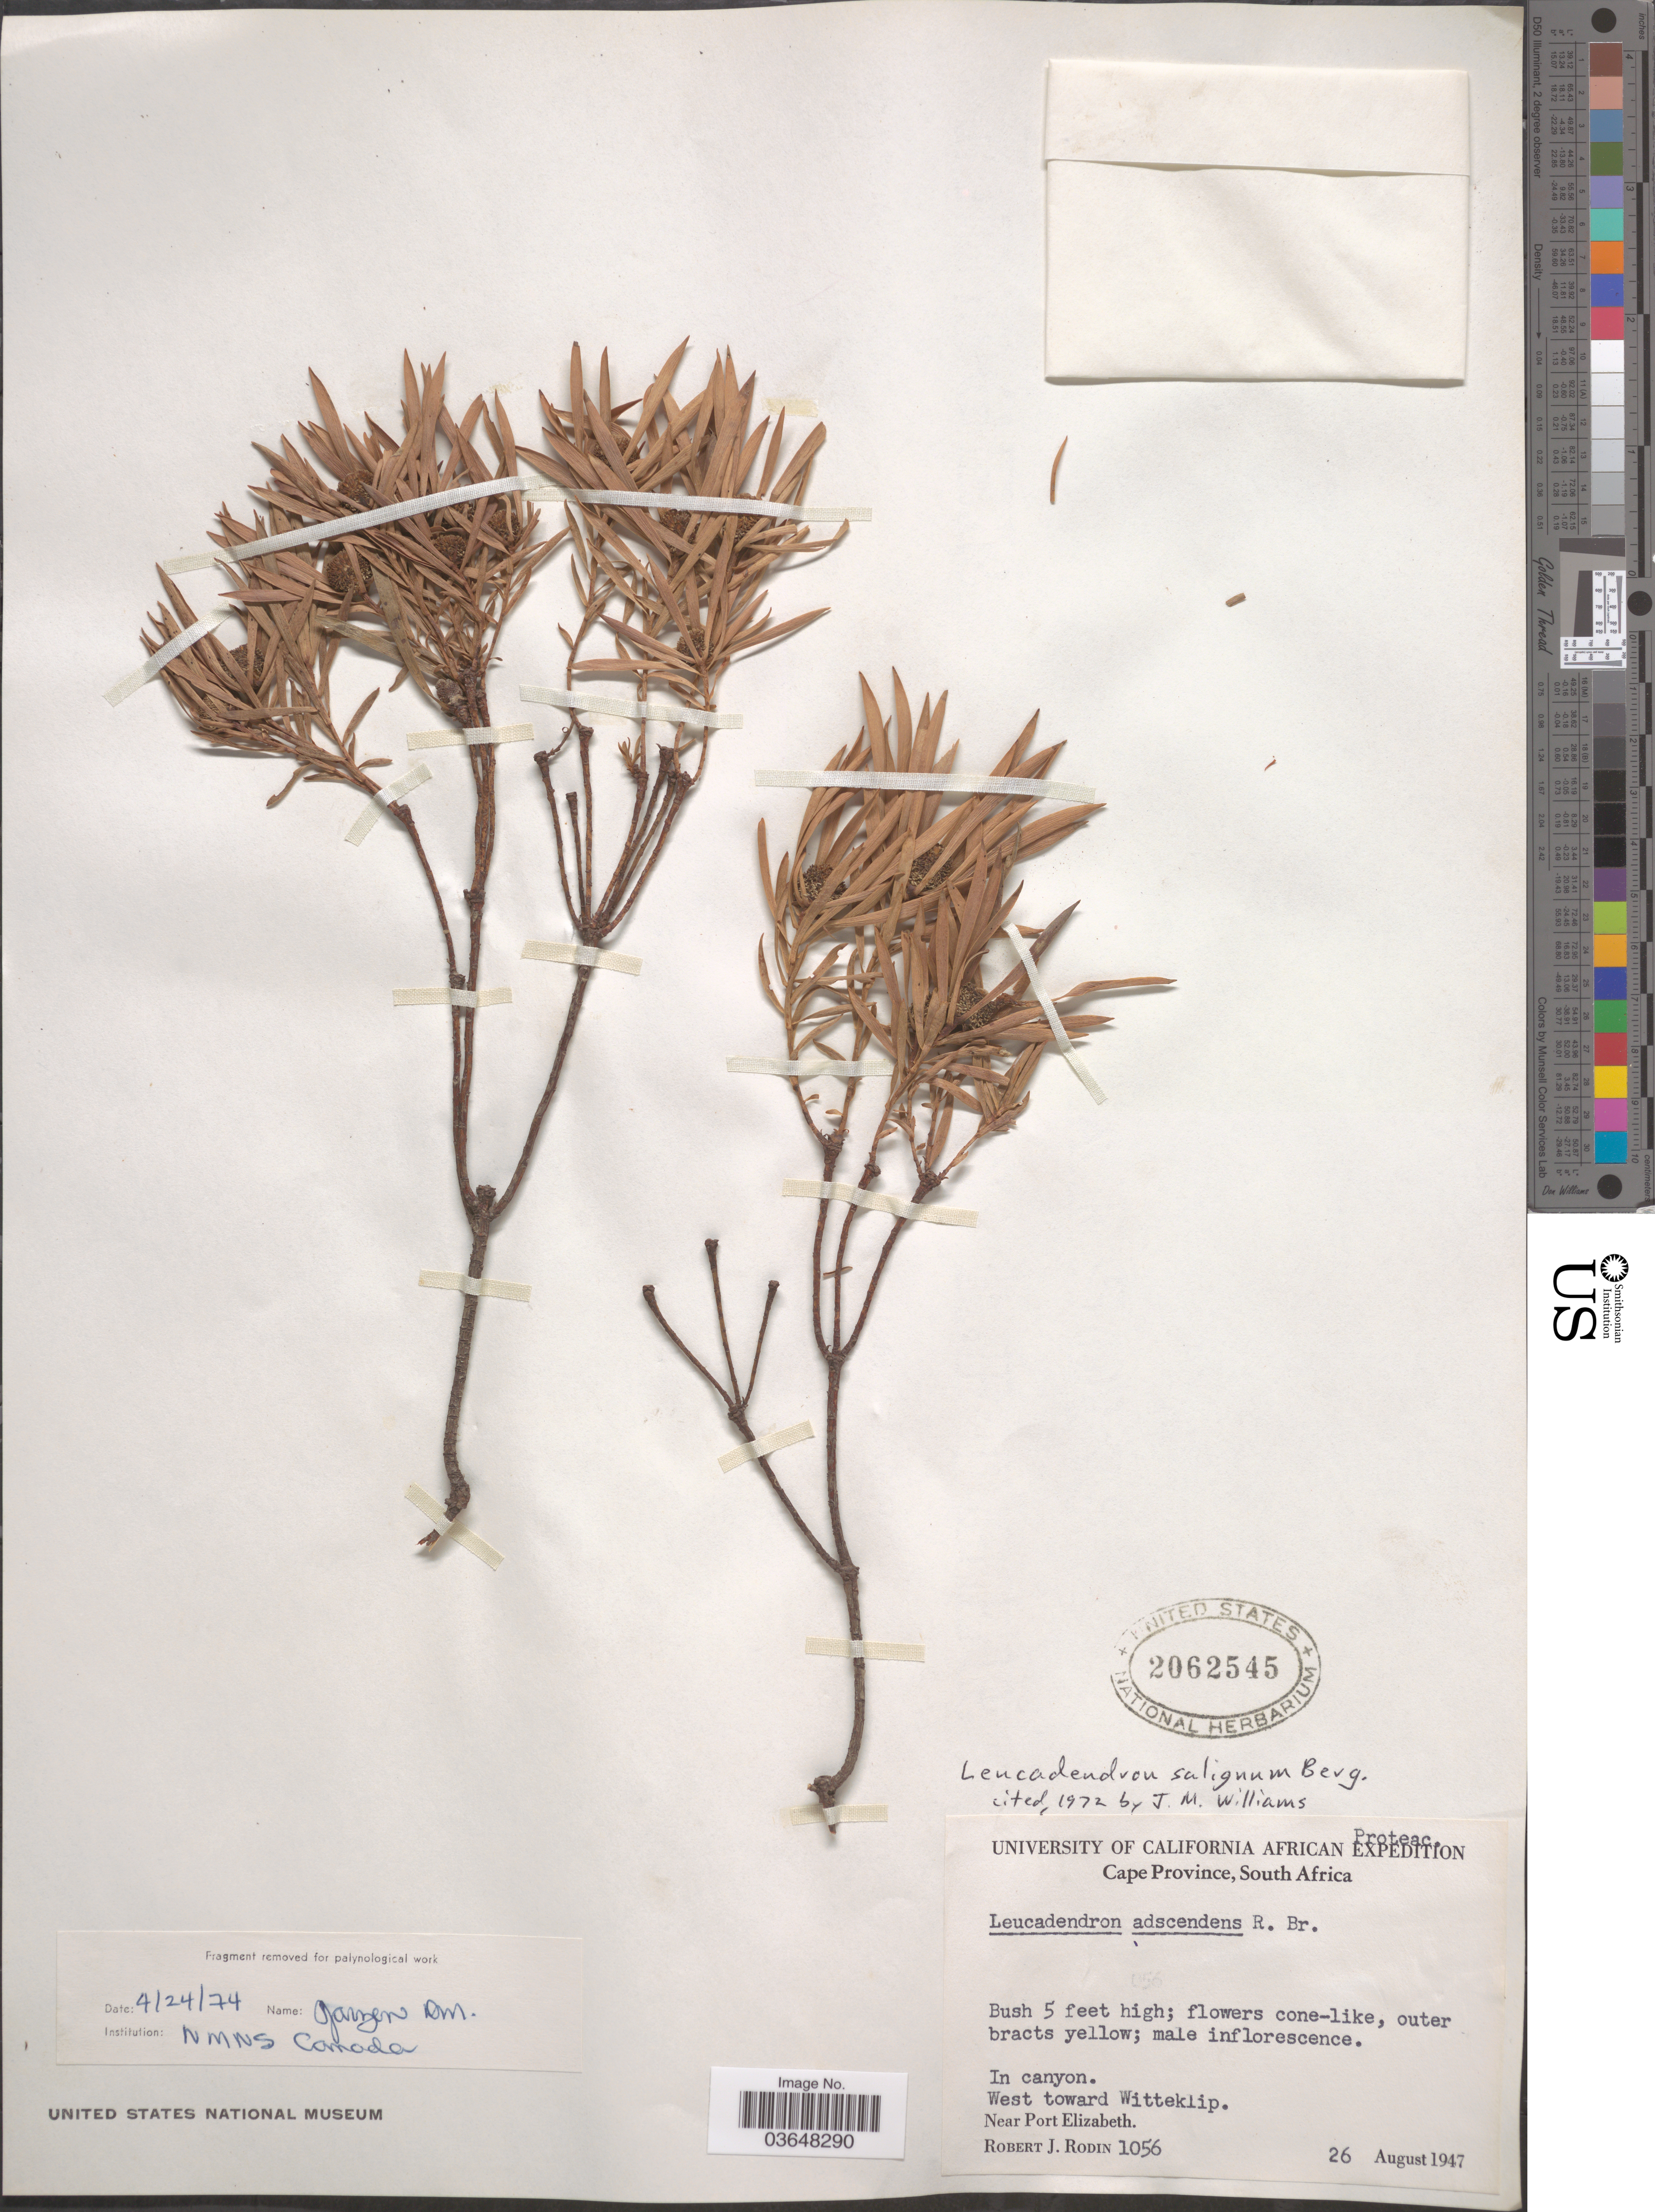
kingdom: Plantae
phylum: Tracheophyta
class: Magnoliopsida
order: Proteales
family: Proteaceae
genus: Leucadendron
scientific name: Leucadendron salignum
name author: P.J. Bergius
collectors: R. J. Rodin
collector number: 1056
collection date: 1947-08-26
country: South Africa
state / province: Eastern Cape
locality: In canyon. West toward Witteklip. Near Port Elizabeth.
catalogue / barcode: US 2062545